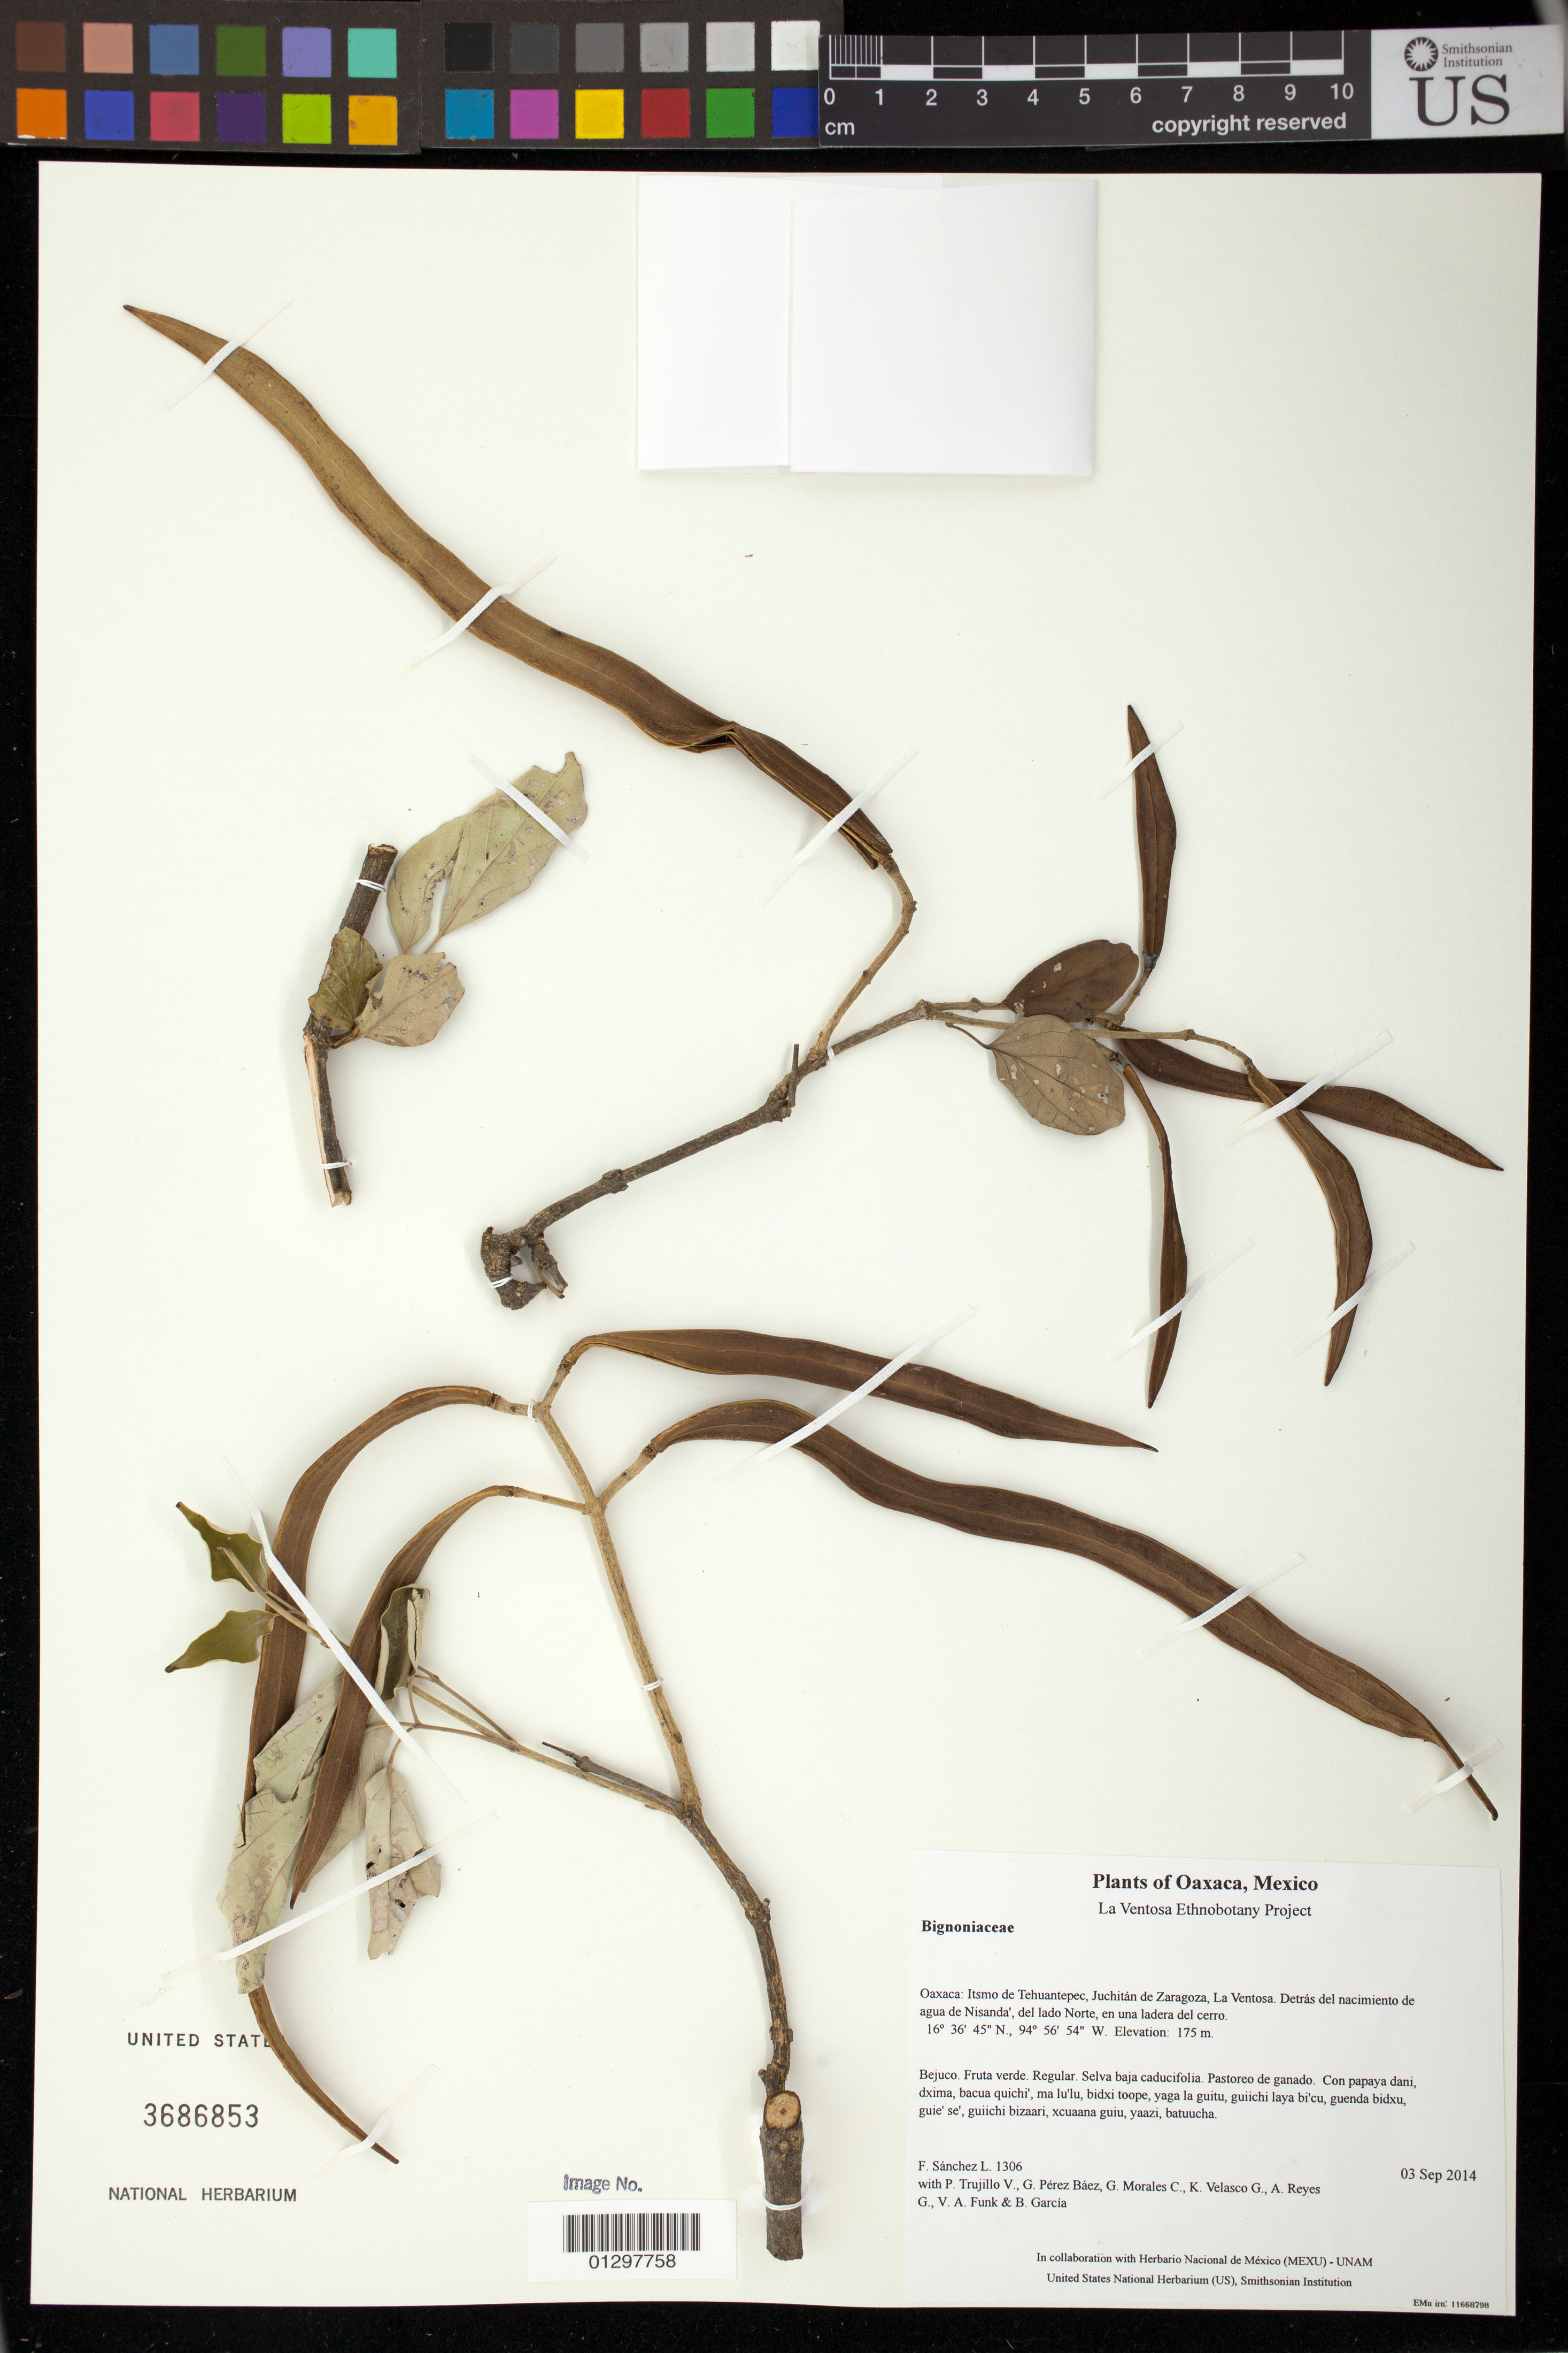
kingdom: Plantae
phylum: Tracheophyta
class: Magnoliopsida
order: Lamiales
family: Bignoniaceae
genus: Fridericia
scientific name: Fridericia pubescens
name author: (L.) L.G. Lohmann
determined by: Strong, M. T., (US), Smithsonian Institution - National Museum of Natural History (UNITED STATES)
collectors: F. Sánchez L., P. Trujillo V., G. Pérez Báez, G. Morales C., K. Velasco G., A. Reyes G., V. Funk & B. García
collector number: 1306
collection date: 2014-09-03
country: Mexico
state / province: Oaxaca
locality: Itsmo de Tehuantepec, Juchitán de Zaragoza, La Ventosa. Detrás del nacimiento de agua de Nisanda', del lado Norte, en una ladera del cerro.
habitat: Selva baja caducifolia. Pastoreo de ganado.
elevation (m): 175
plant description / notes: JEBOT, MEXU, SIPI, US; Luba'. Cuaananaxhi naga'. Nuu.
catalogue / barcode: US 3686853